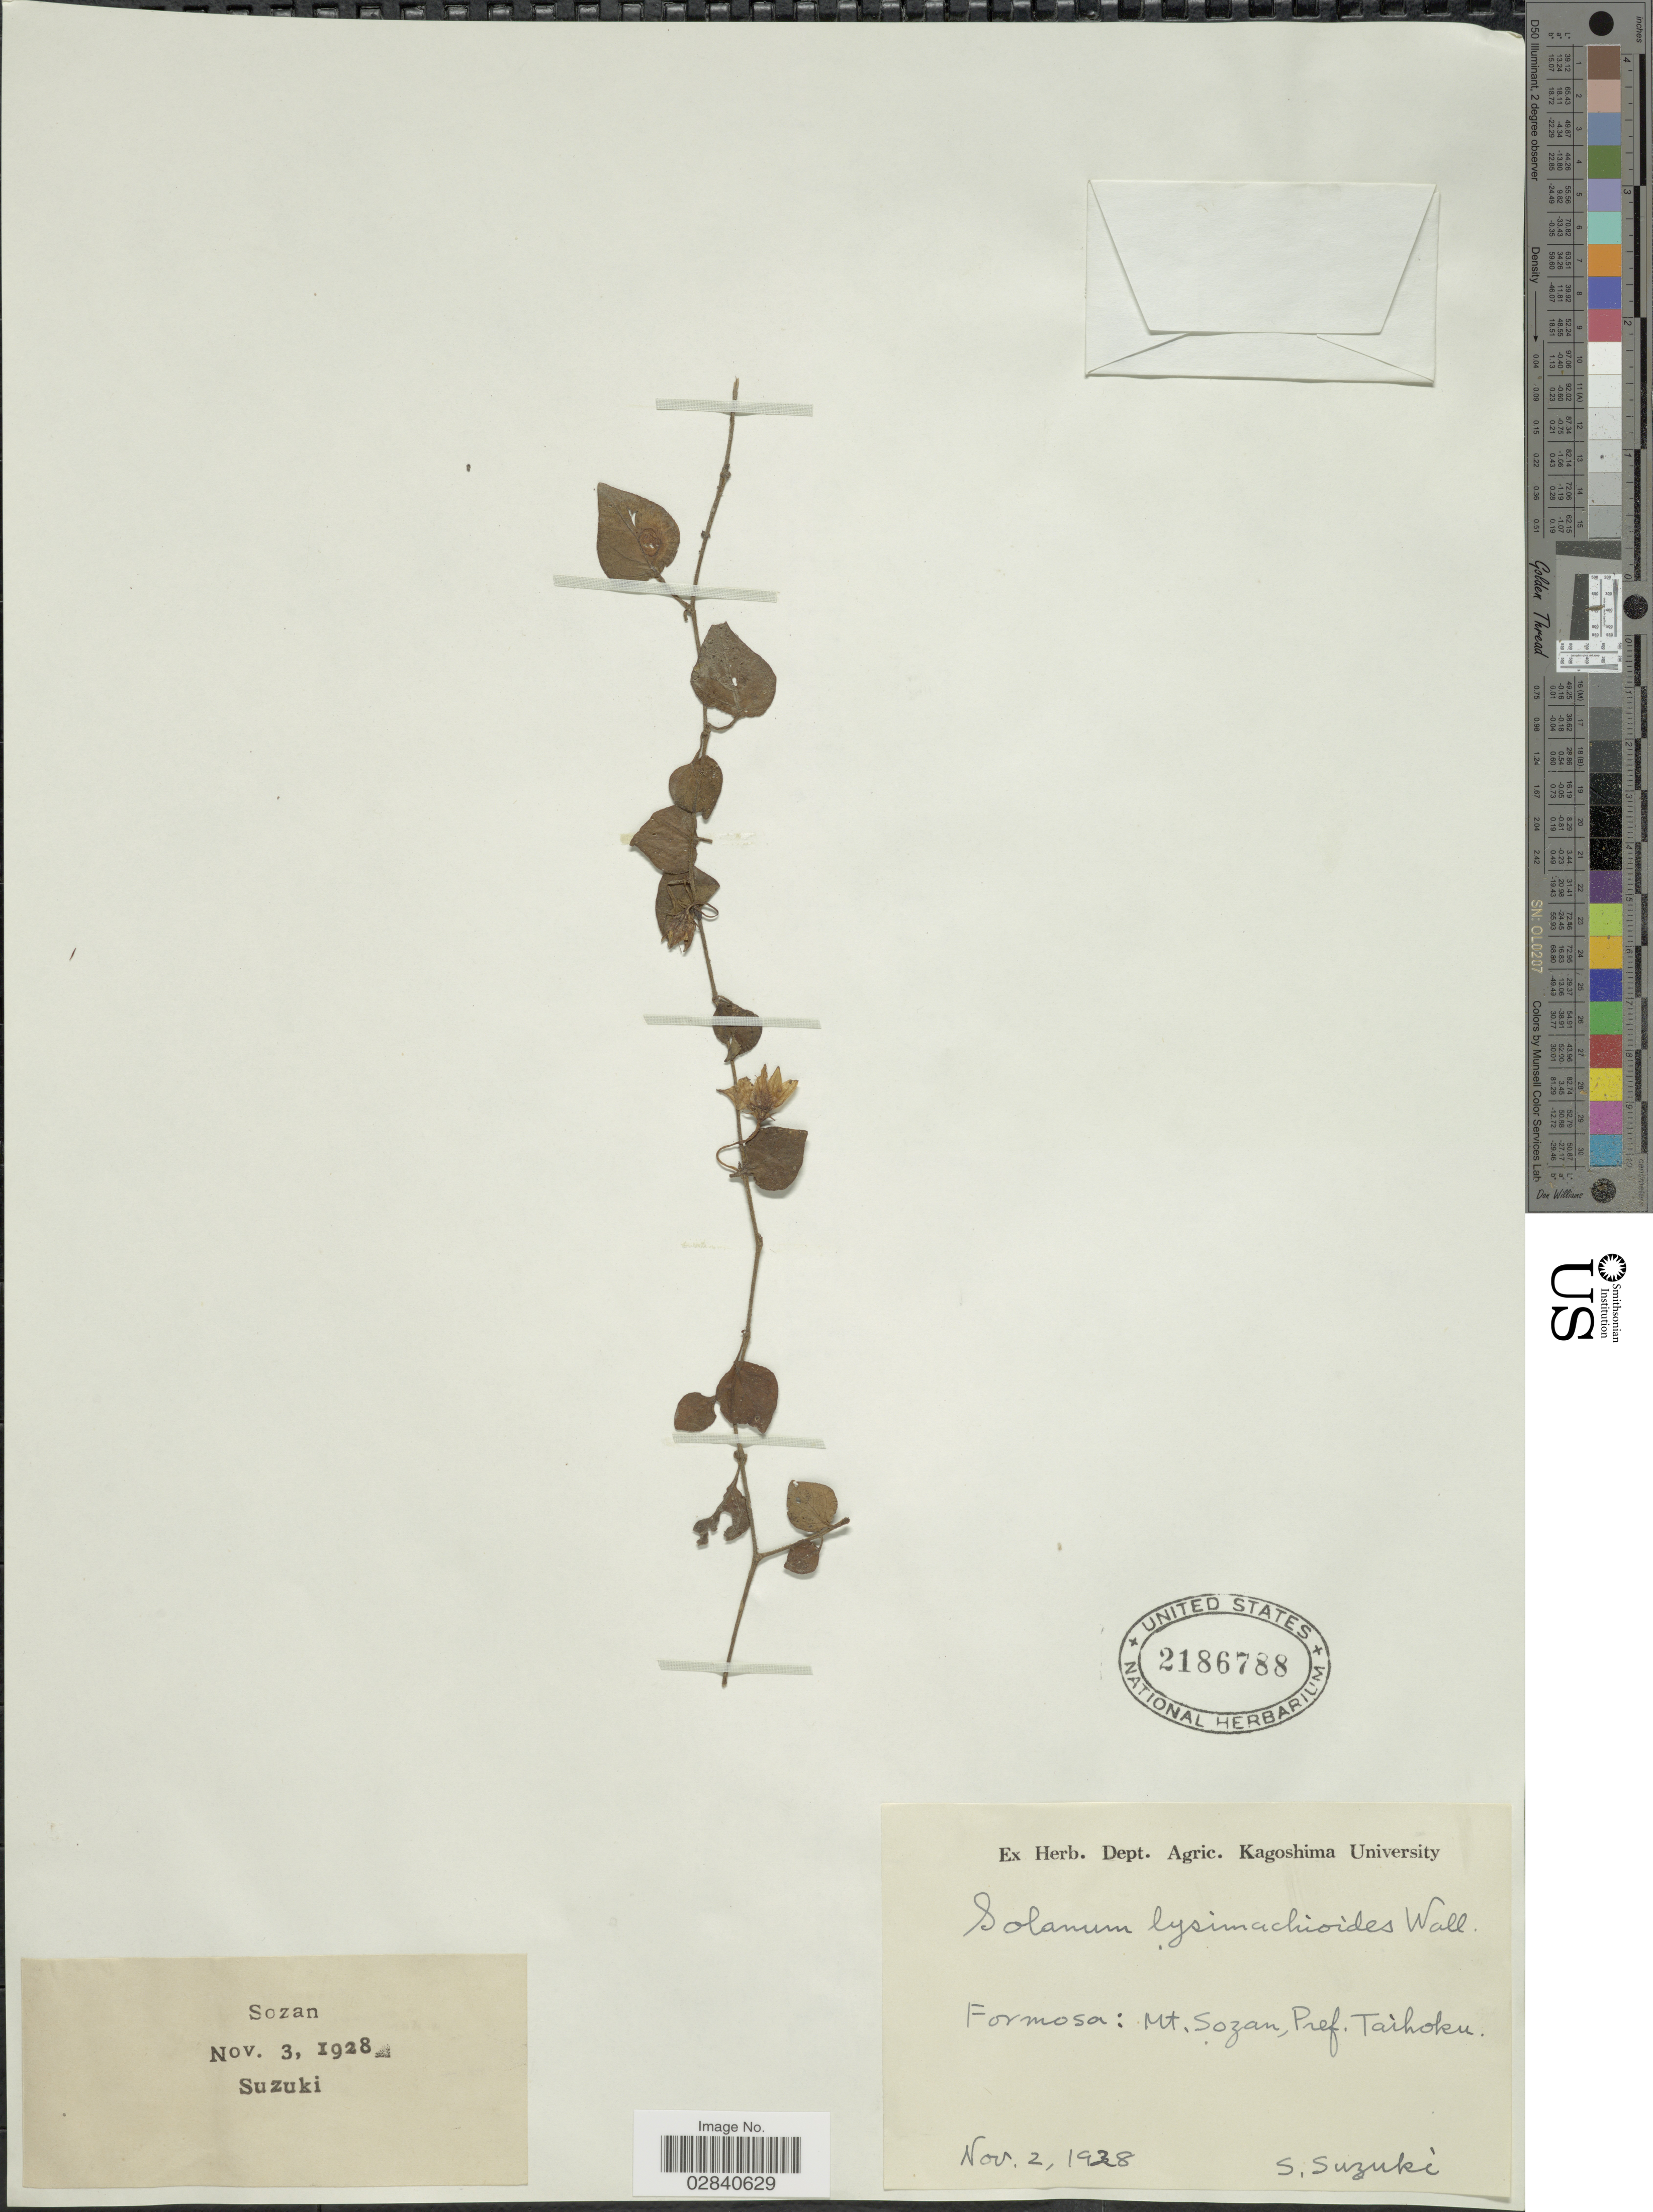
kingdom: Plantae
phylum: Tracheophyta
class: Magnoliopsida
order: Solanales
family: Solanaceae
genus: Lycianthes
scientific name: Lycianthes lysimachioides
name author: (Wall.) Bitter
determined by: Knapp, S. D.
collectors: S. Suzuki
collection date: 1928-11-02/1928-11-03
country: Taiwan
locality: Formosa: Mt. Sozan, Pref. Taihoku.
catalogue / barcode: US 2186788